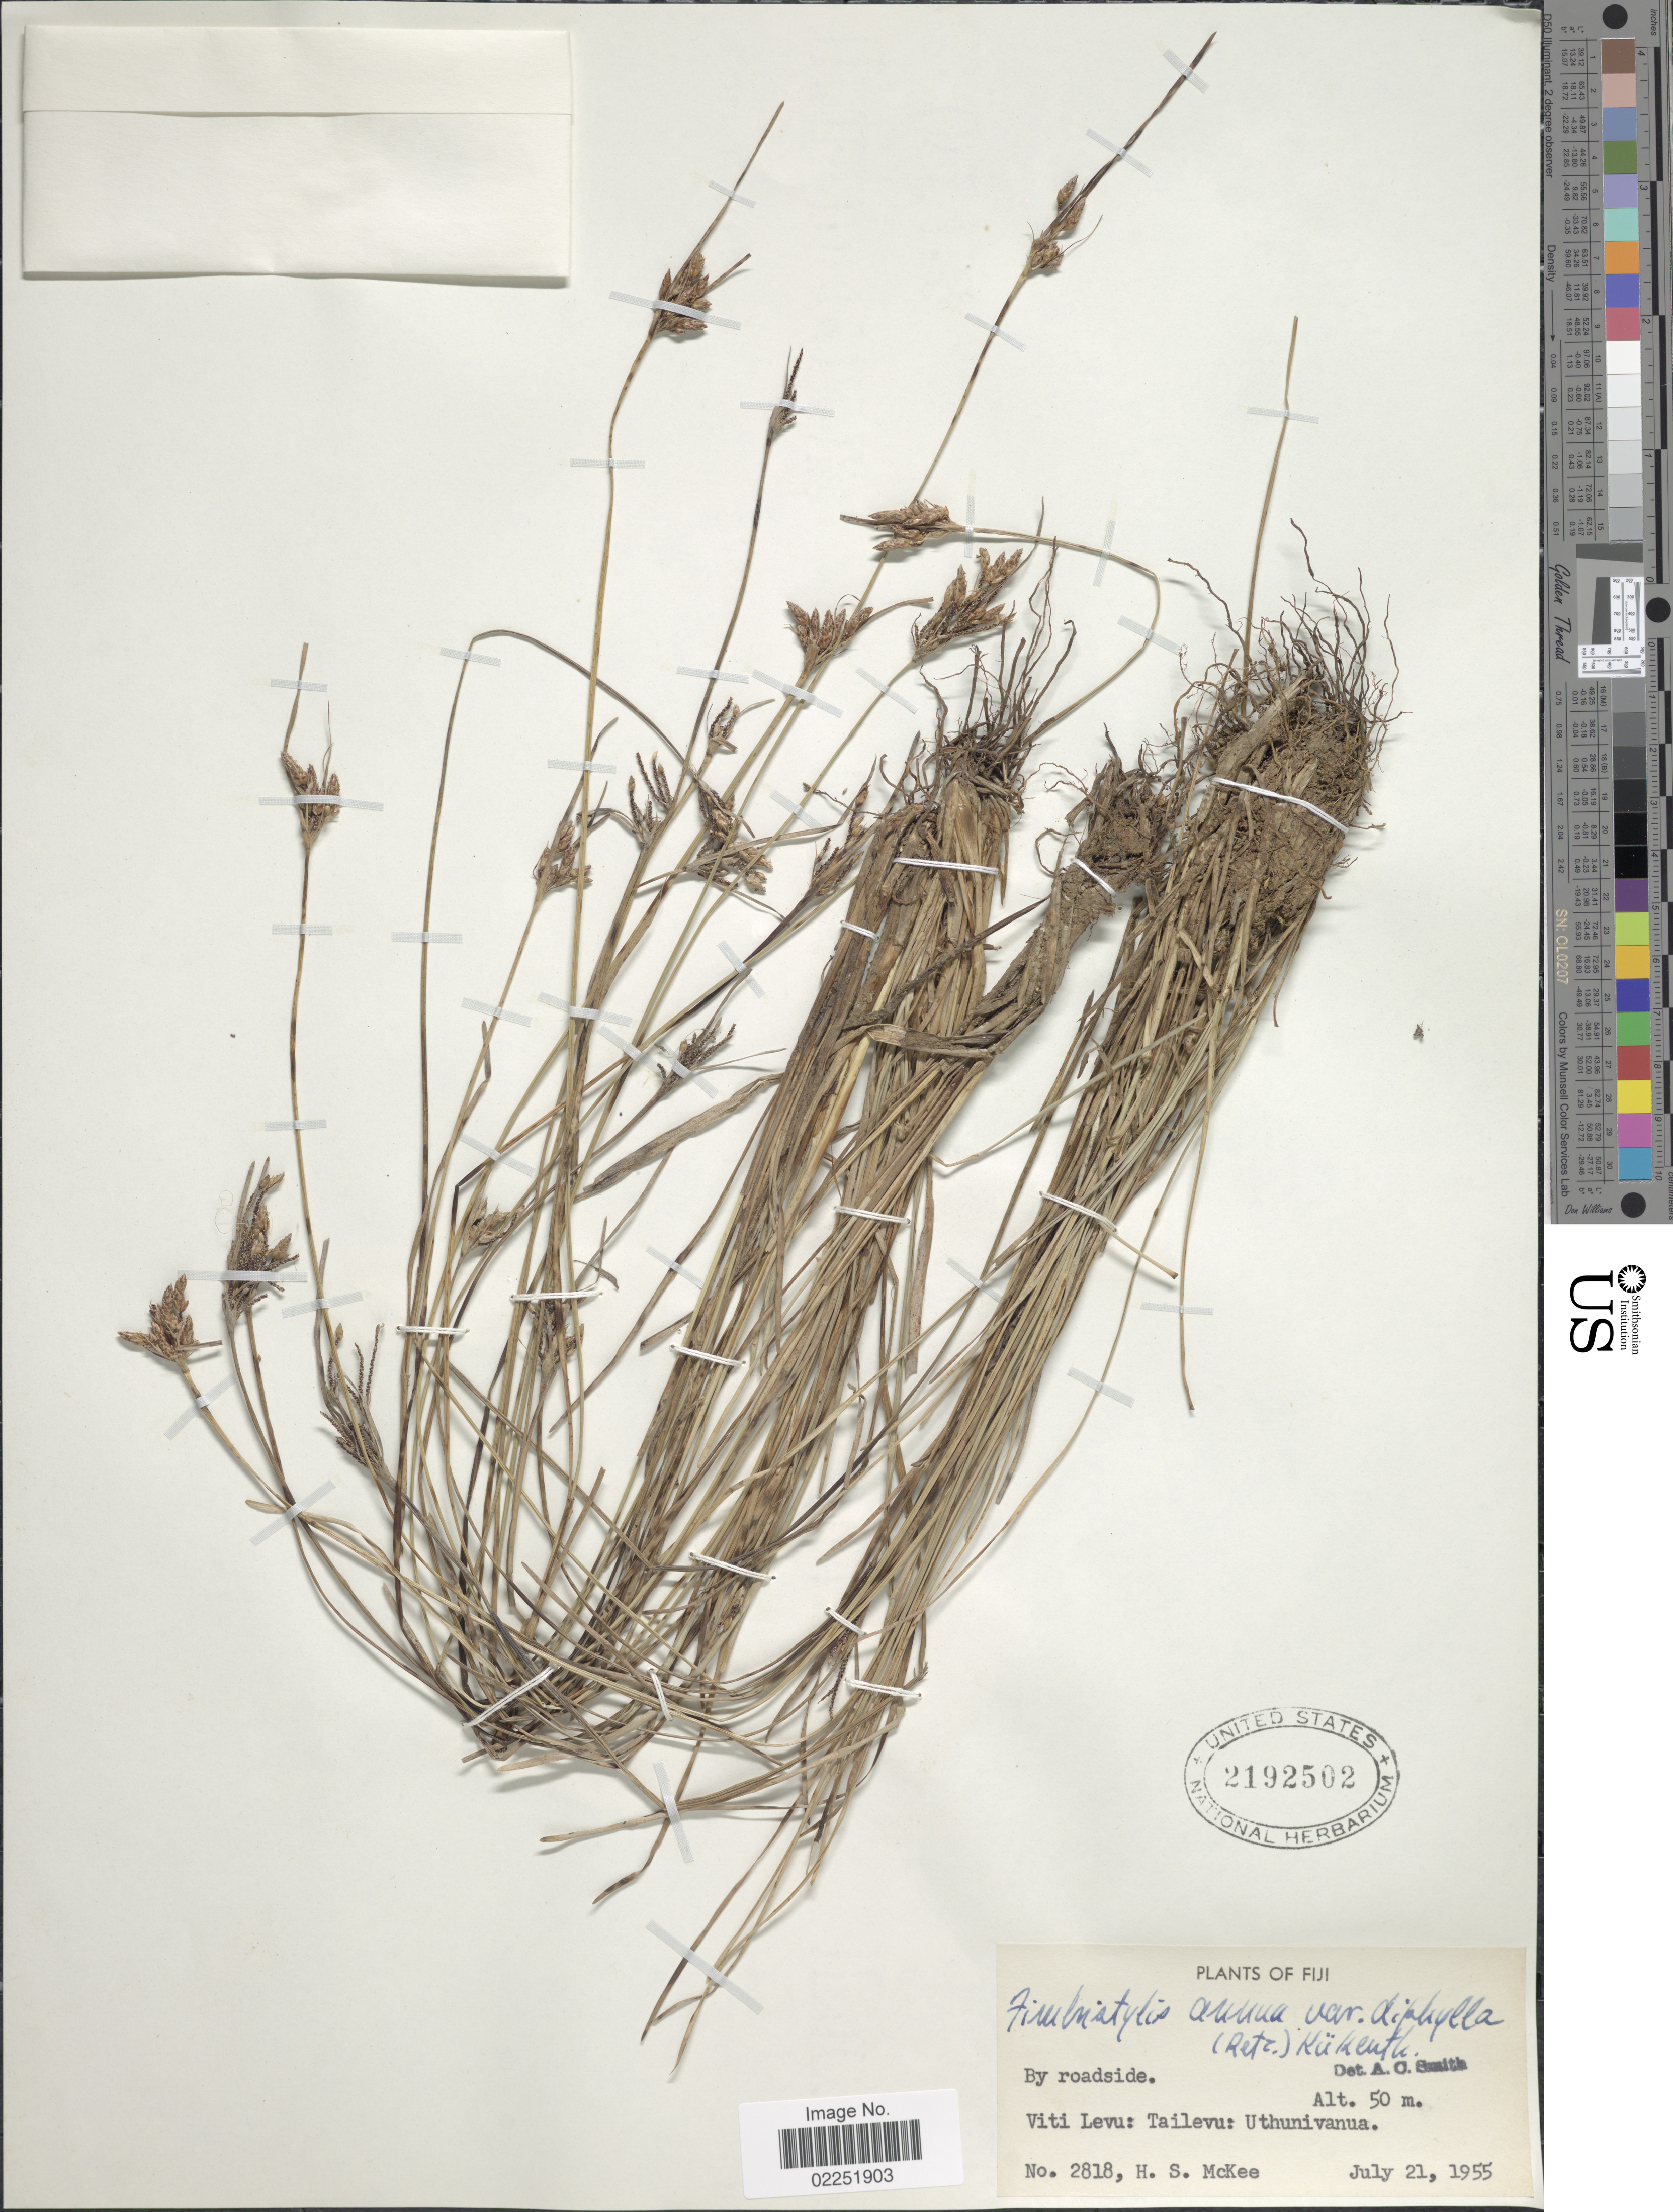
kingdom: Plantae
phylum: Tracheophyta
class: Liliopsida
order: Poales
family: Cyperaceae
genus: Fimbristylis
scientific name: Fimbristylis dichotoma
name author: (L.) Vahl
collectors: H. S. McKee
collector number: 2818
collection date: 1955-07-21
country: Fiji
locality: By roadside, Viti Levu: Tailevu: Uthunivanua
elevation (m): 50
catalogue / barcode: US 2192502